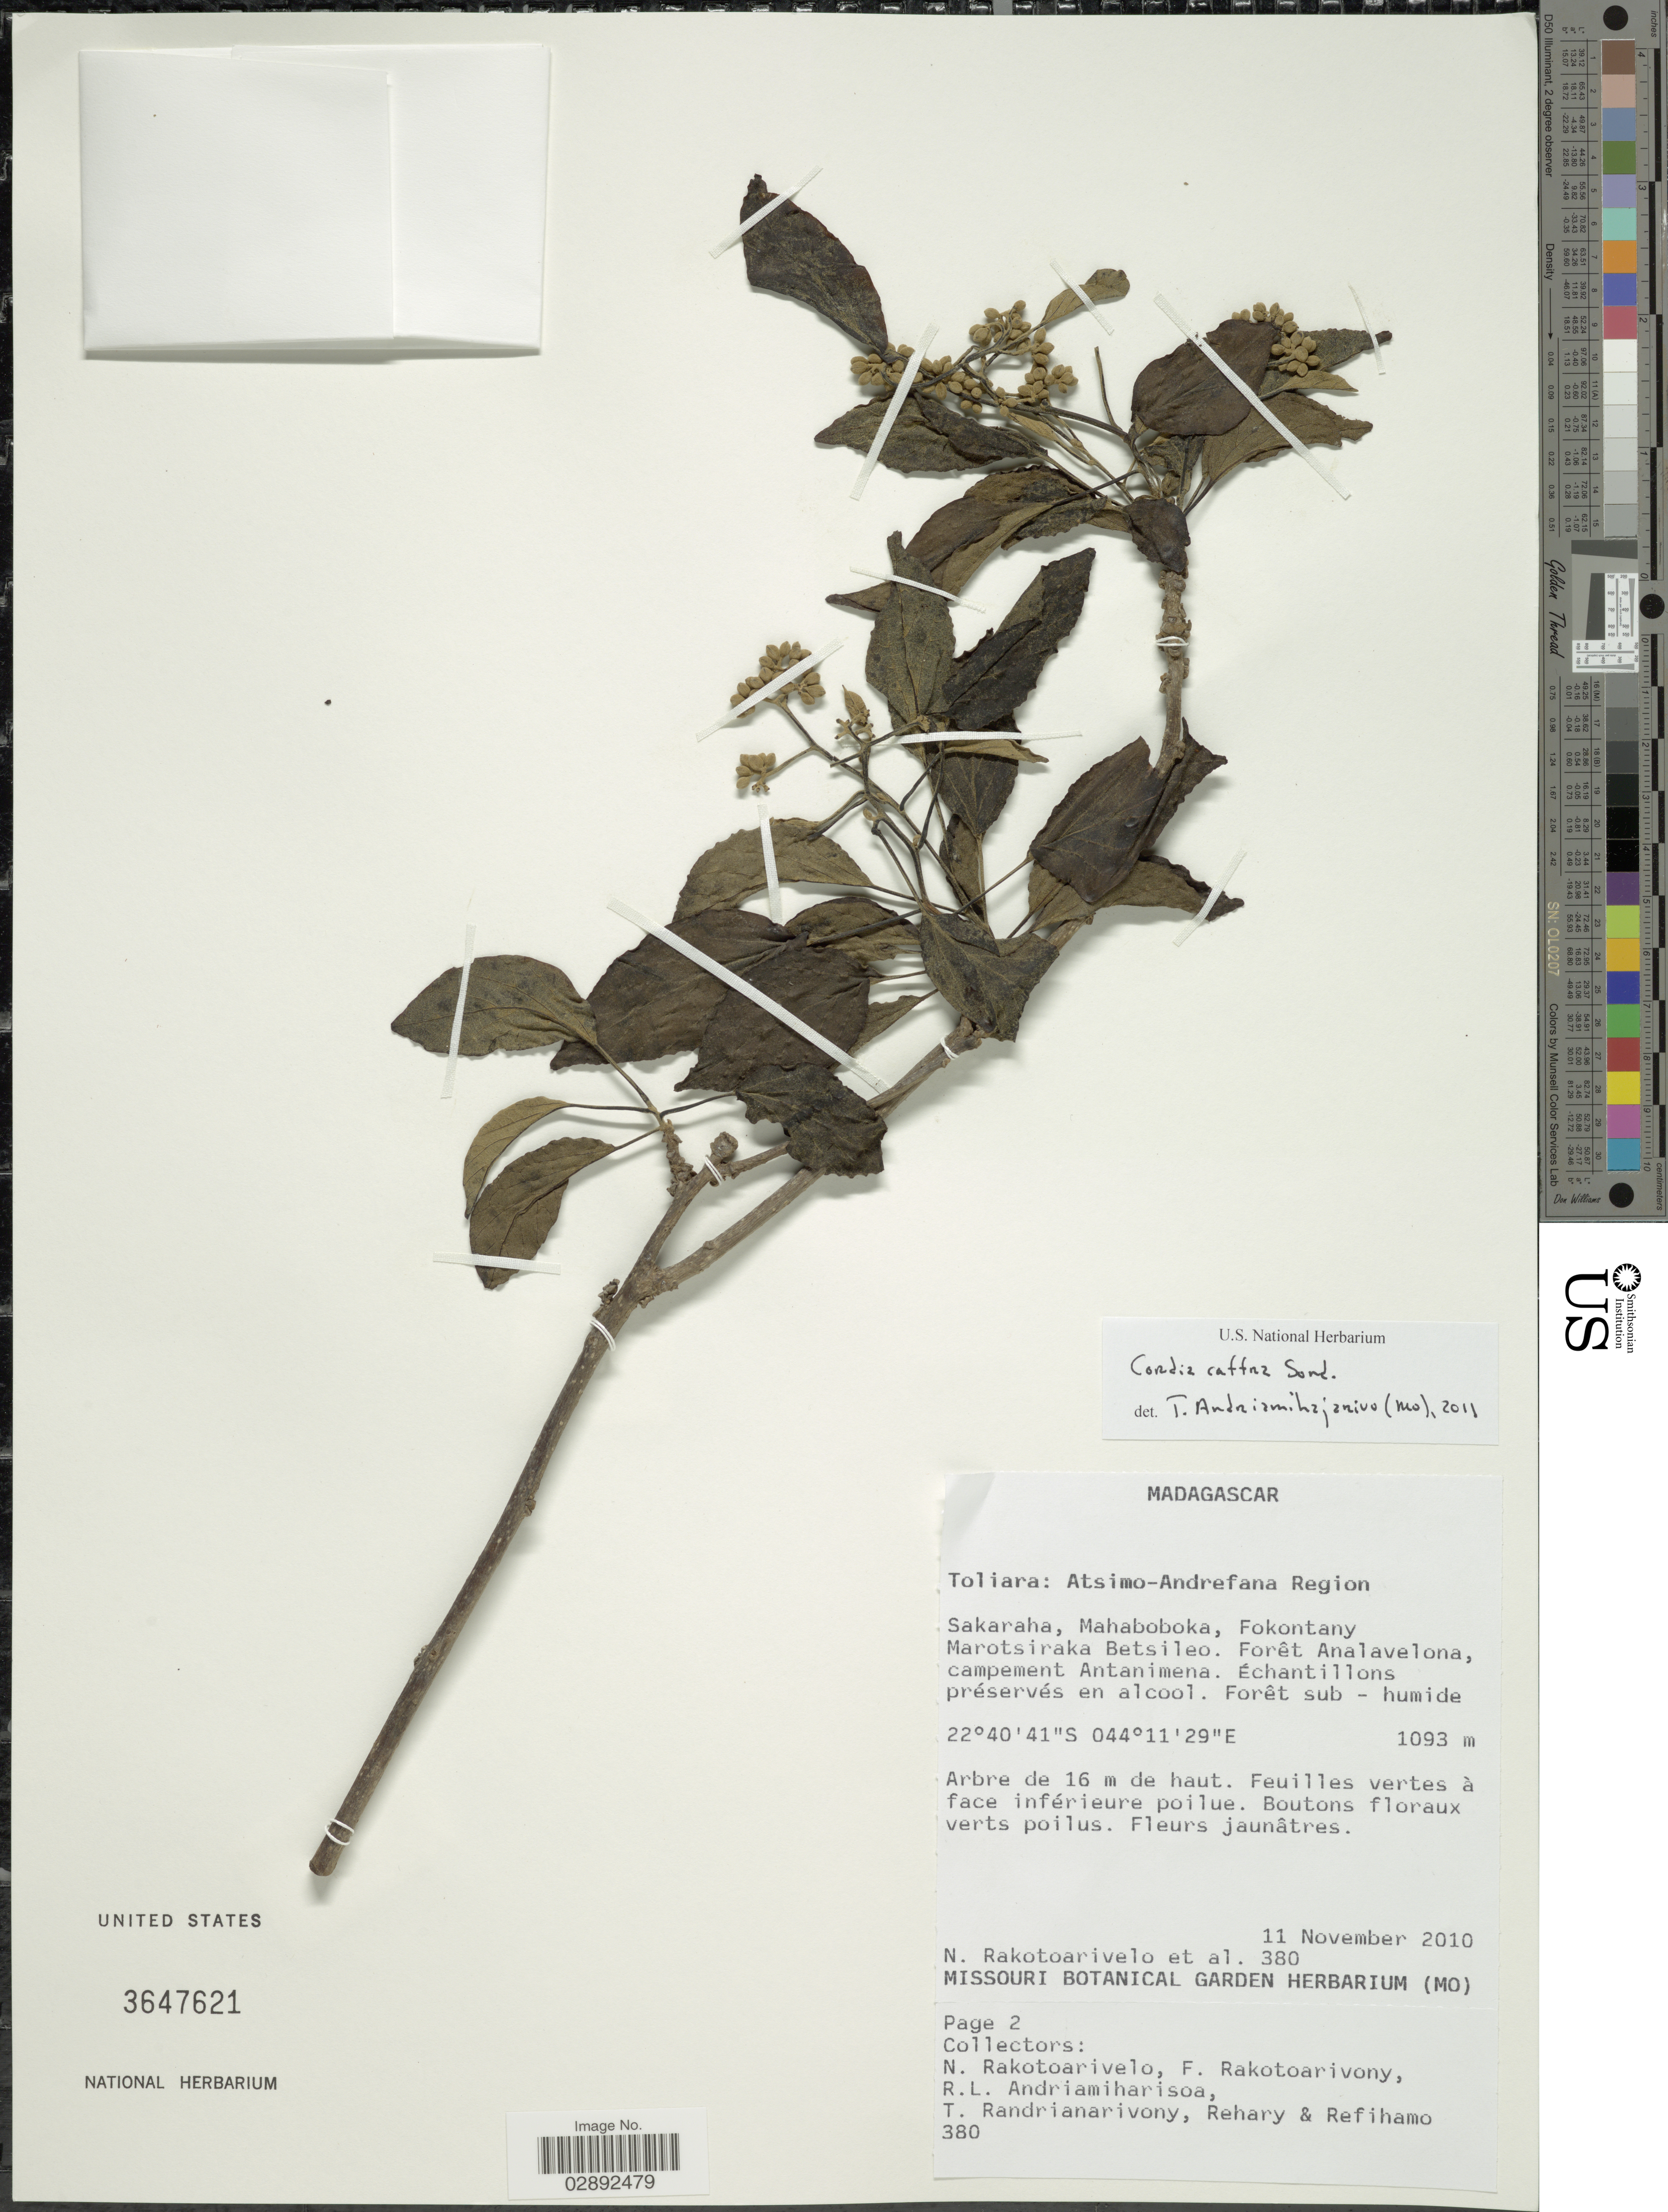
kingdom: Plantae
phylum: Tracheophyta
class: Magnoliopsida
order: Boraginales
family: Cordiaceae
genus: Cordia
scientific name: Cordia affra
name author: Sond.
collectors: N. Rakotoarivelo, F. Rakotoarivony, R. Andriamiharisoa, T. Randrianarivony & et al.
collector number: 380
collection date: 2010-11-11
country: Madagascar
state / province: Atsimo-Andrefana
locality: Atsimo-Andrefana Region. Sakaraha, Mahaboboka, Fokontany Marotsiraka Betsileo. Forêt Analavelona, campement Antanimena.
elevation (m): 1093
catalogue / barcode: US 3647621